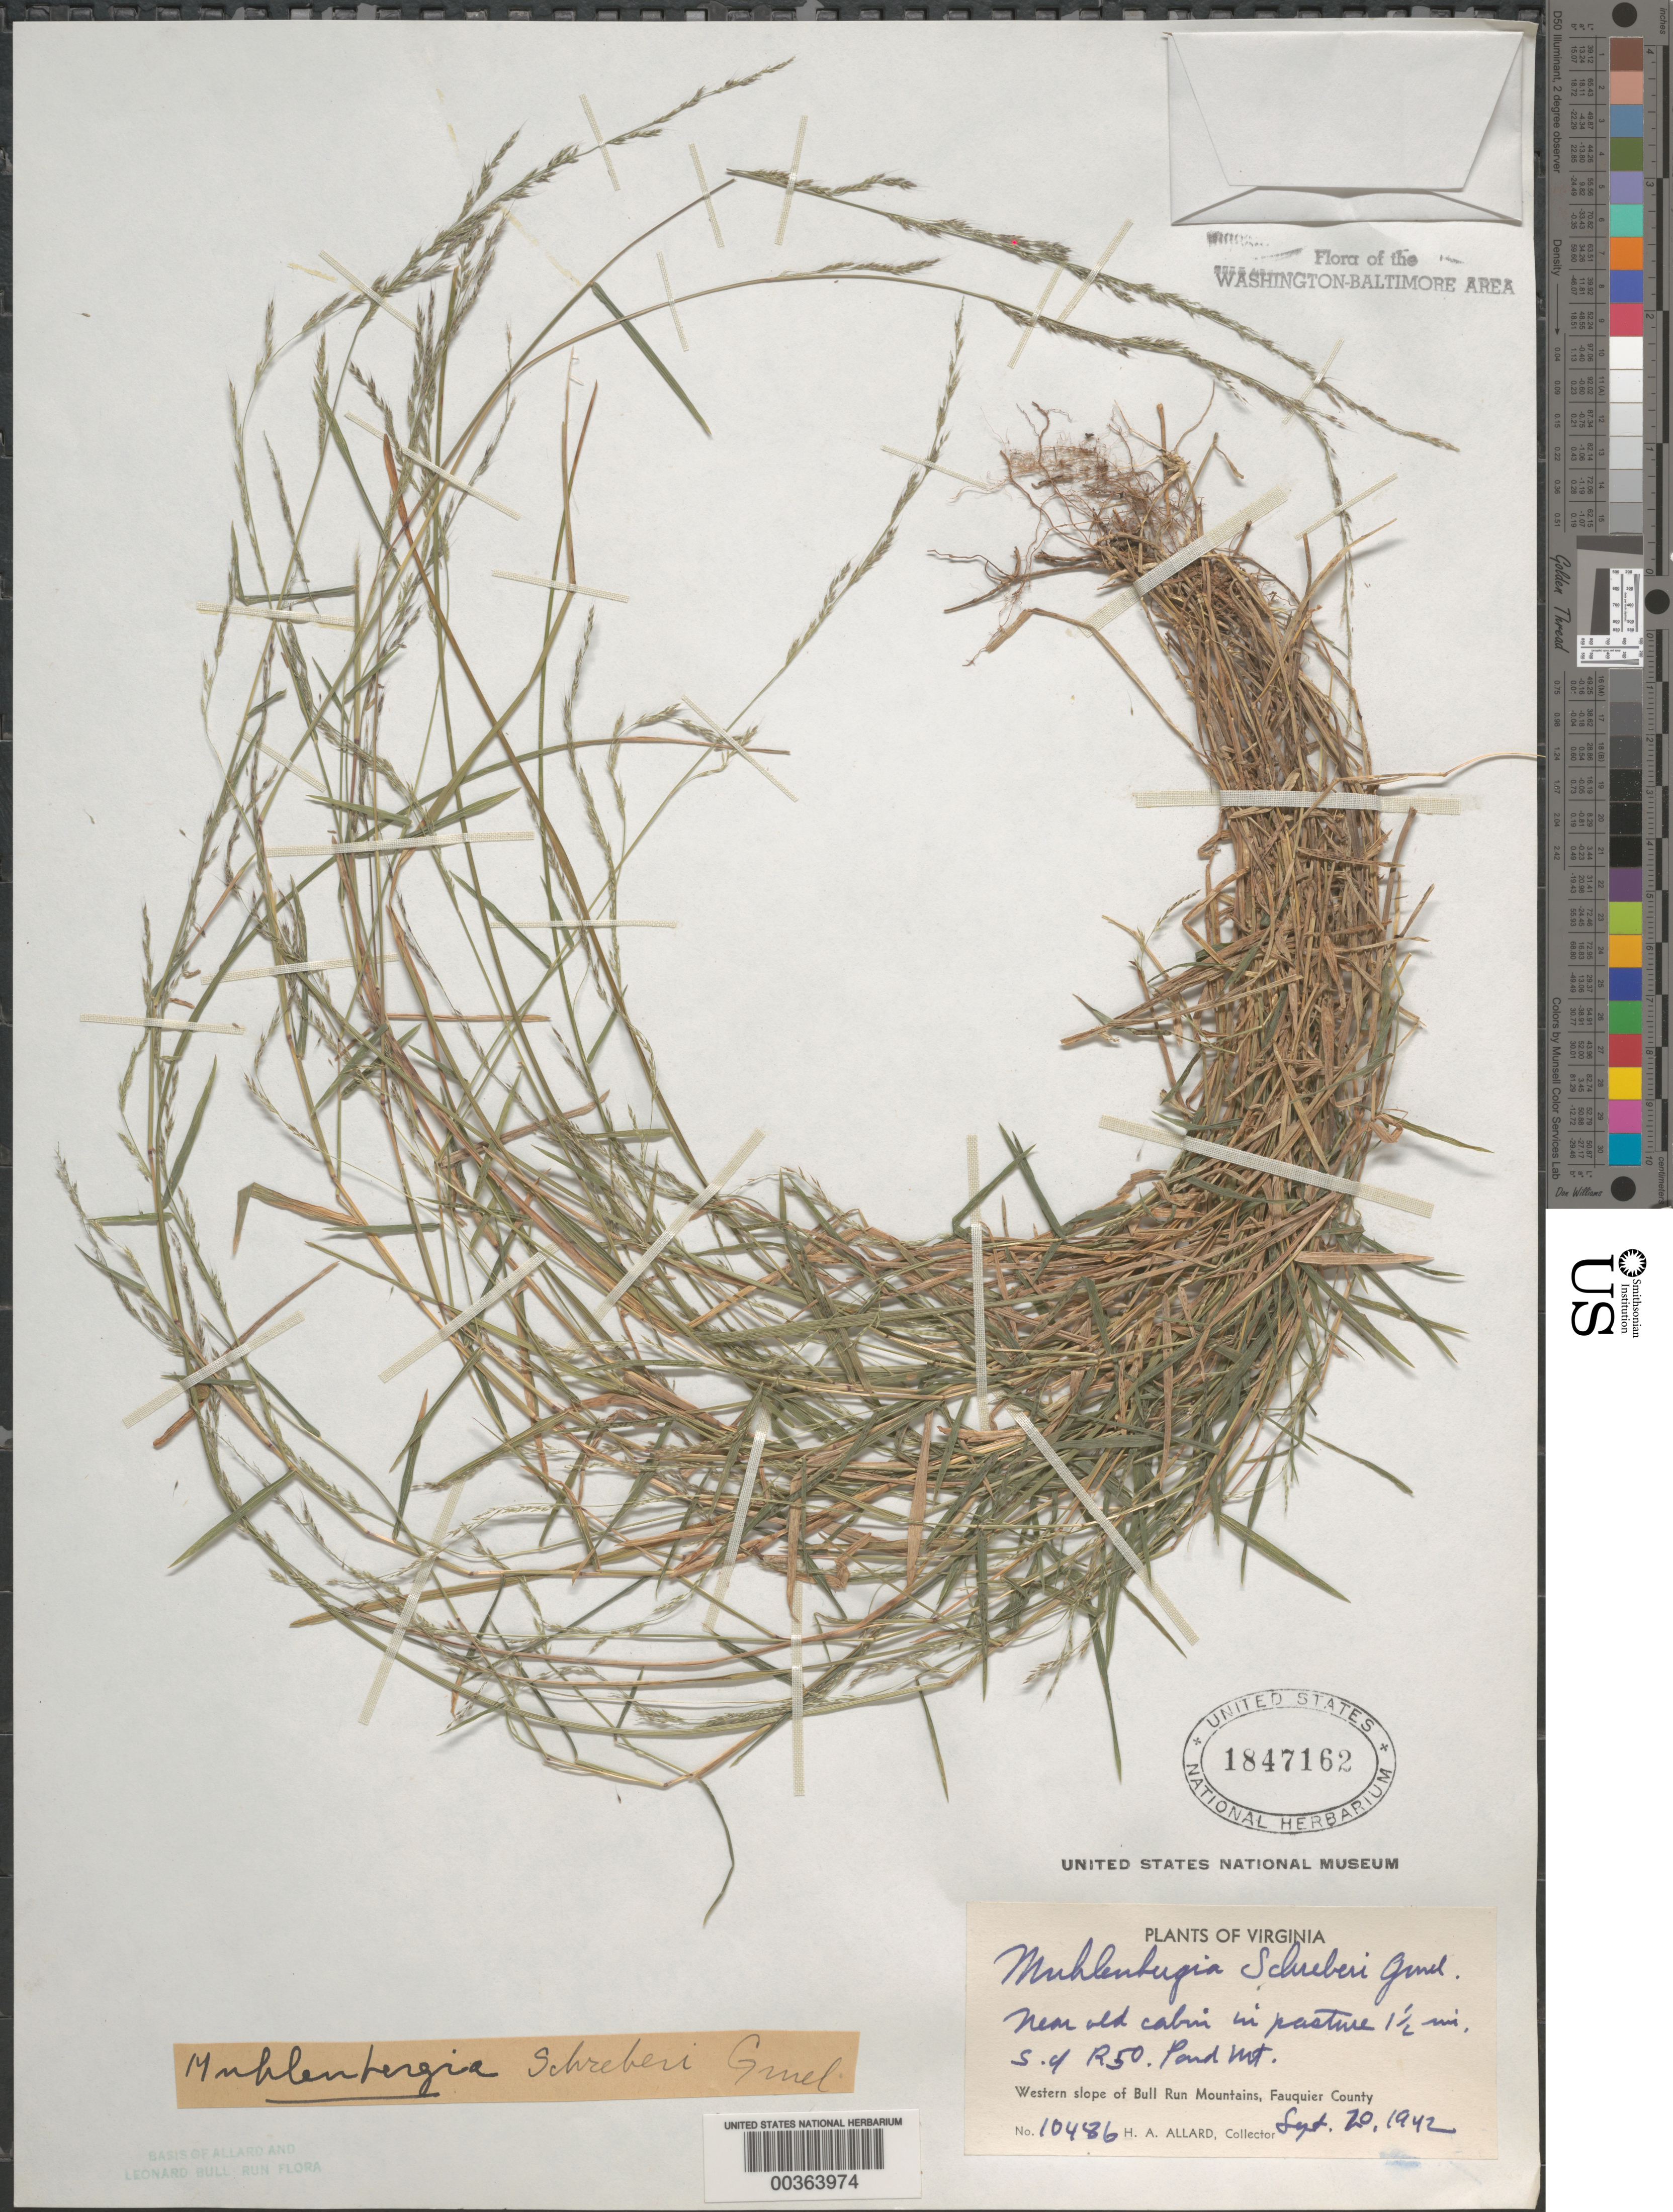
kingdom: Plantae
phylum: Tracheophyta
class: Liliopsida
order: Poales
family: Poaceae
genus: Muhlenbergia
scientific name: Muhlenbergia schreberi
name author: J.F. Gmel.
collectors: H. A. Allard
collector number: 10486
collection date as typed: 20 Sep 1942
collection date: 1942-09-20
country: United States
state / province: Virginia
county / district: Fauquier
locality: South of Route 50, Pond Mountain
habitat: In pasture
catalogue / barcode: US 1847162